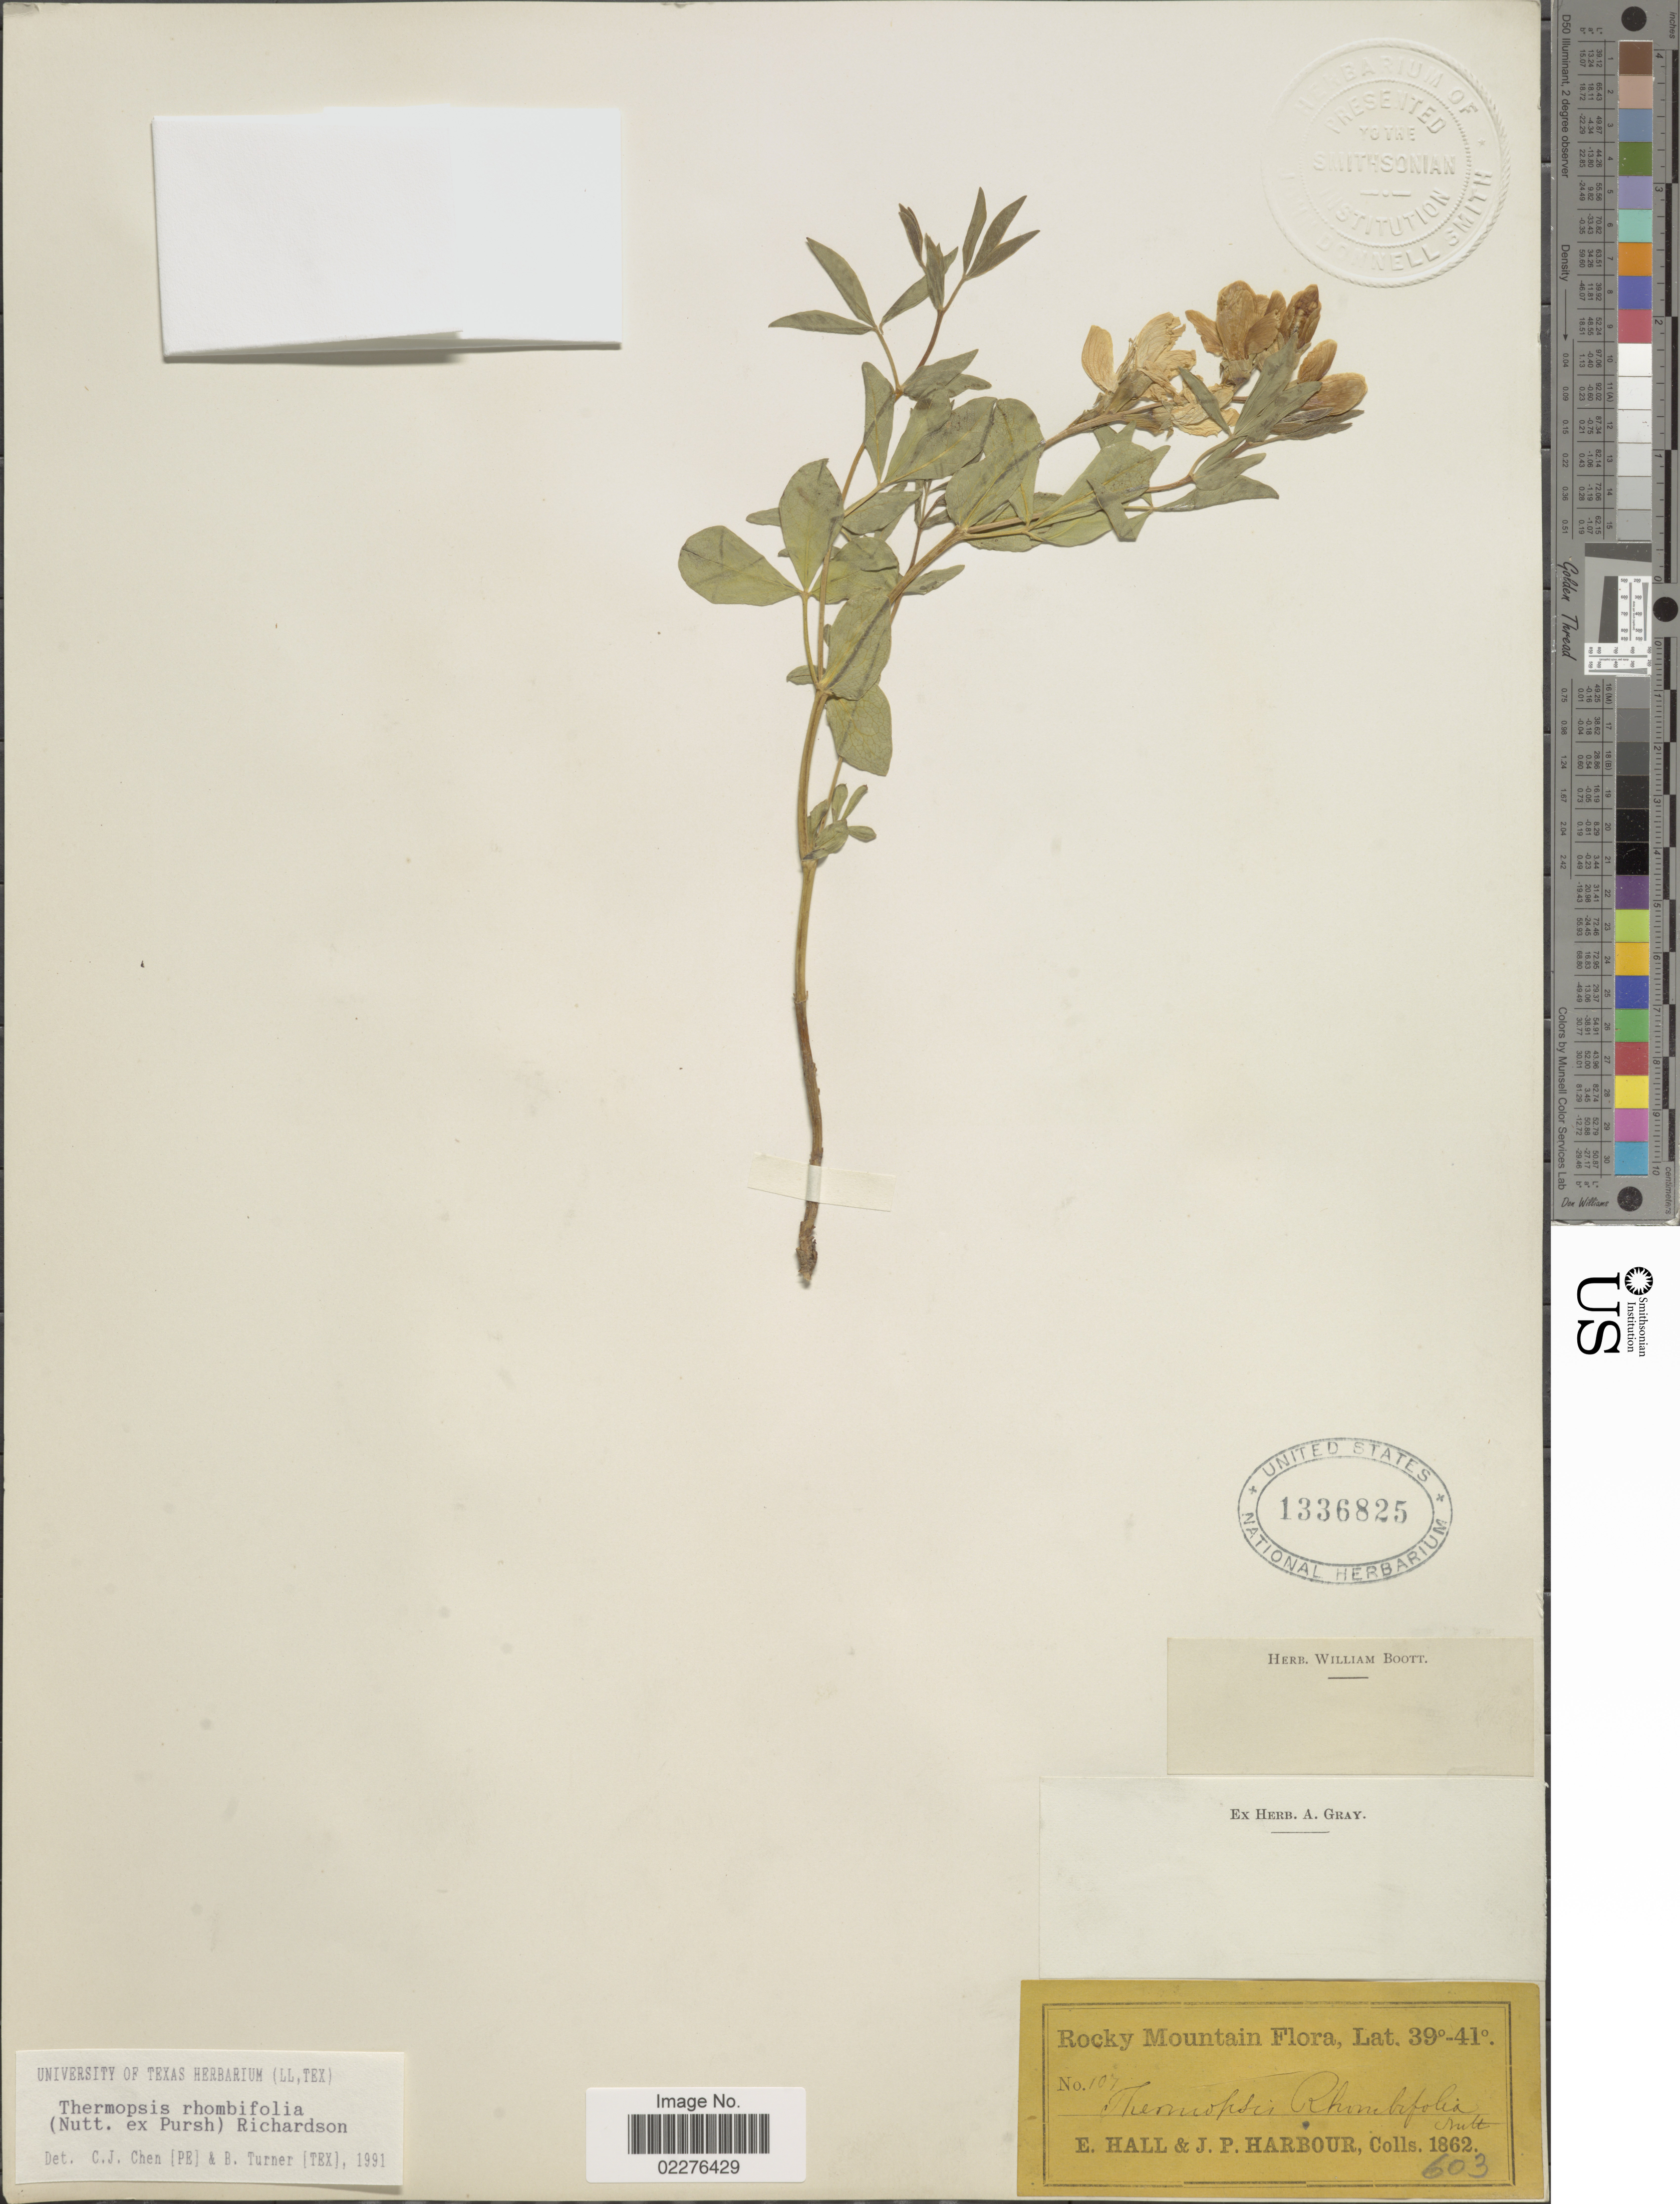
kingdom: Plantae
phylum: Tracheophyta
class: Magnoliopsida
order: Fabales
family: Fabaceae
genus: Thermopsis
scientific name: Thermopsis rhombifolia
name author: Richardson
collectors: E. Hall & J. Harbour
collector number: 107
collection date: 1862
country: United States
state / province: Colorado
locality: Rocky Mtns.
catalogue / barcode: US 1336825